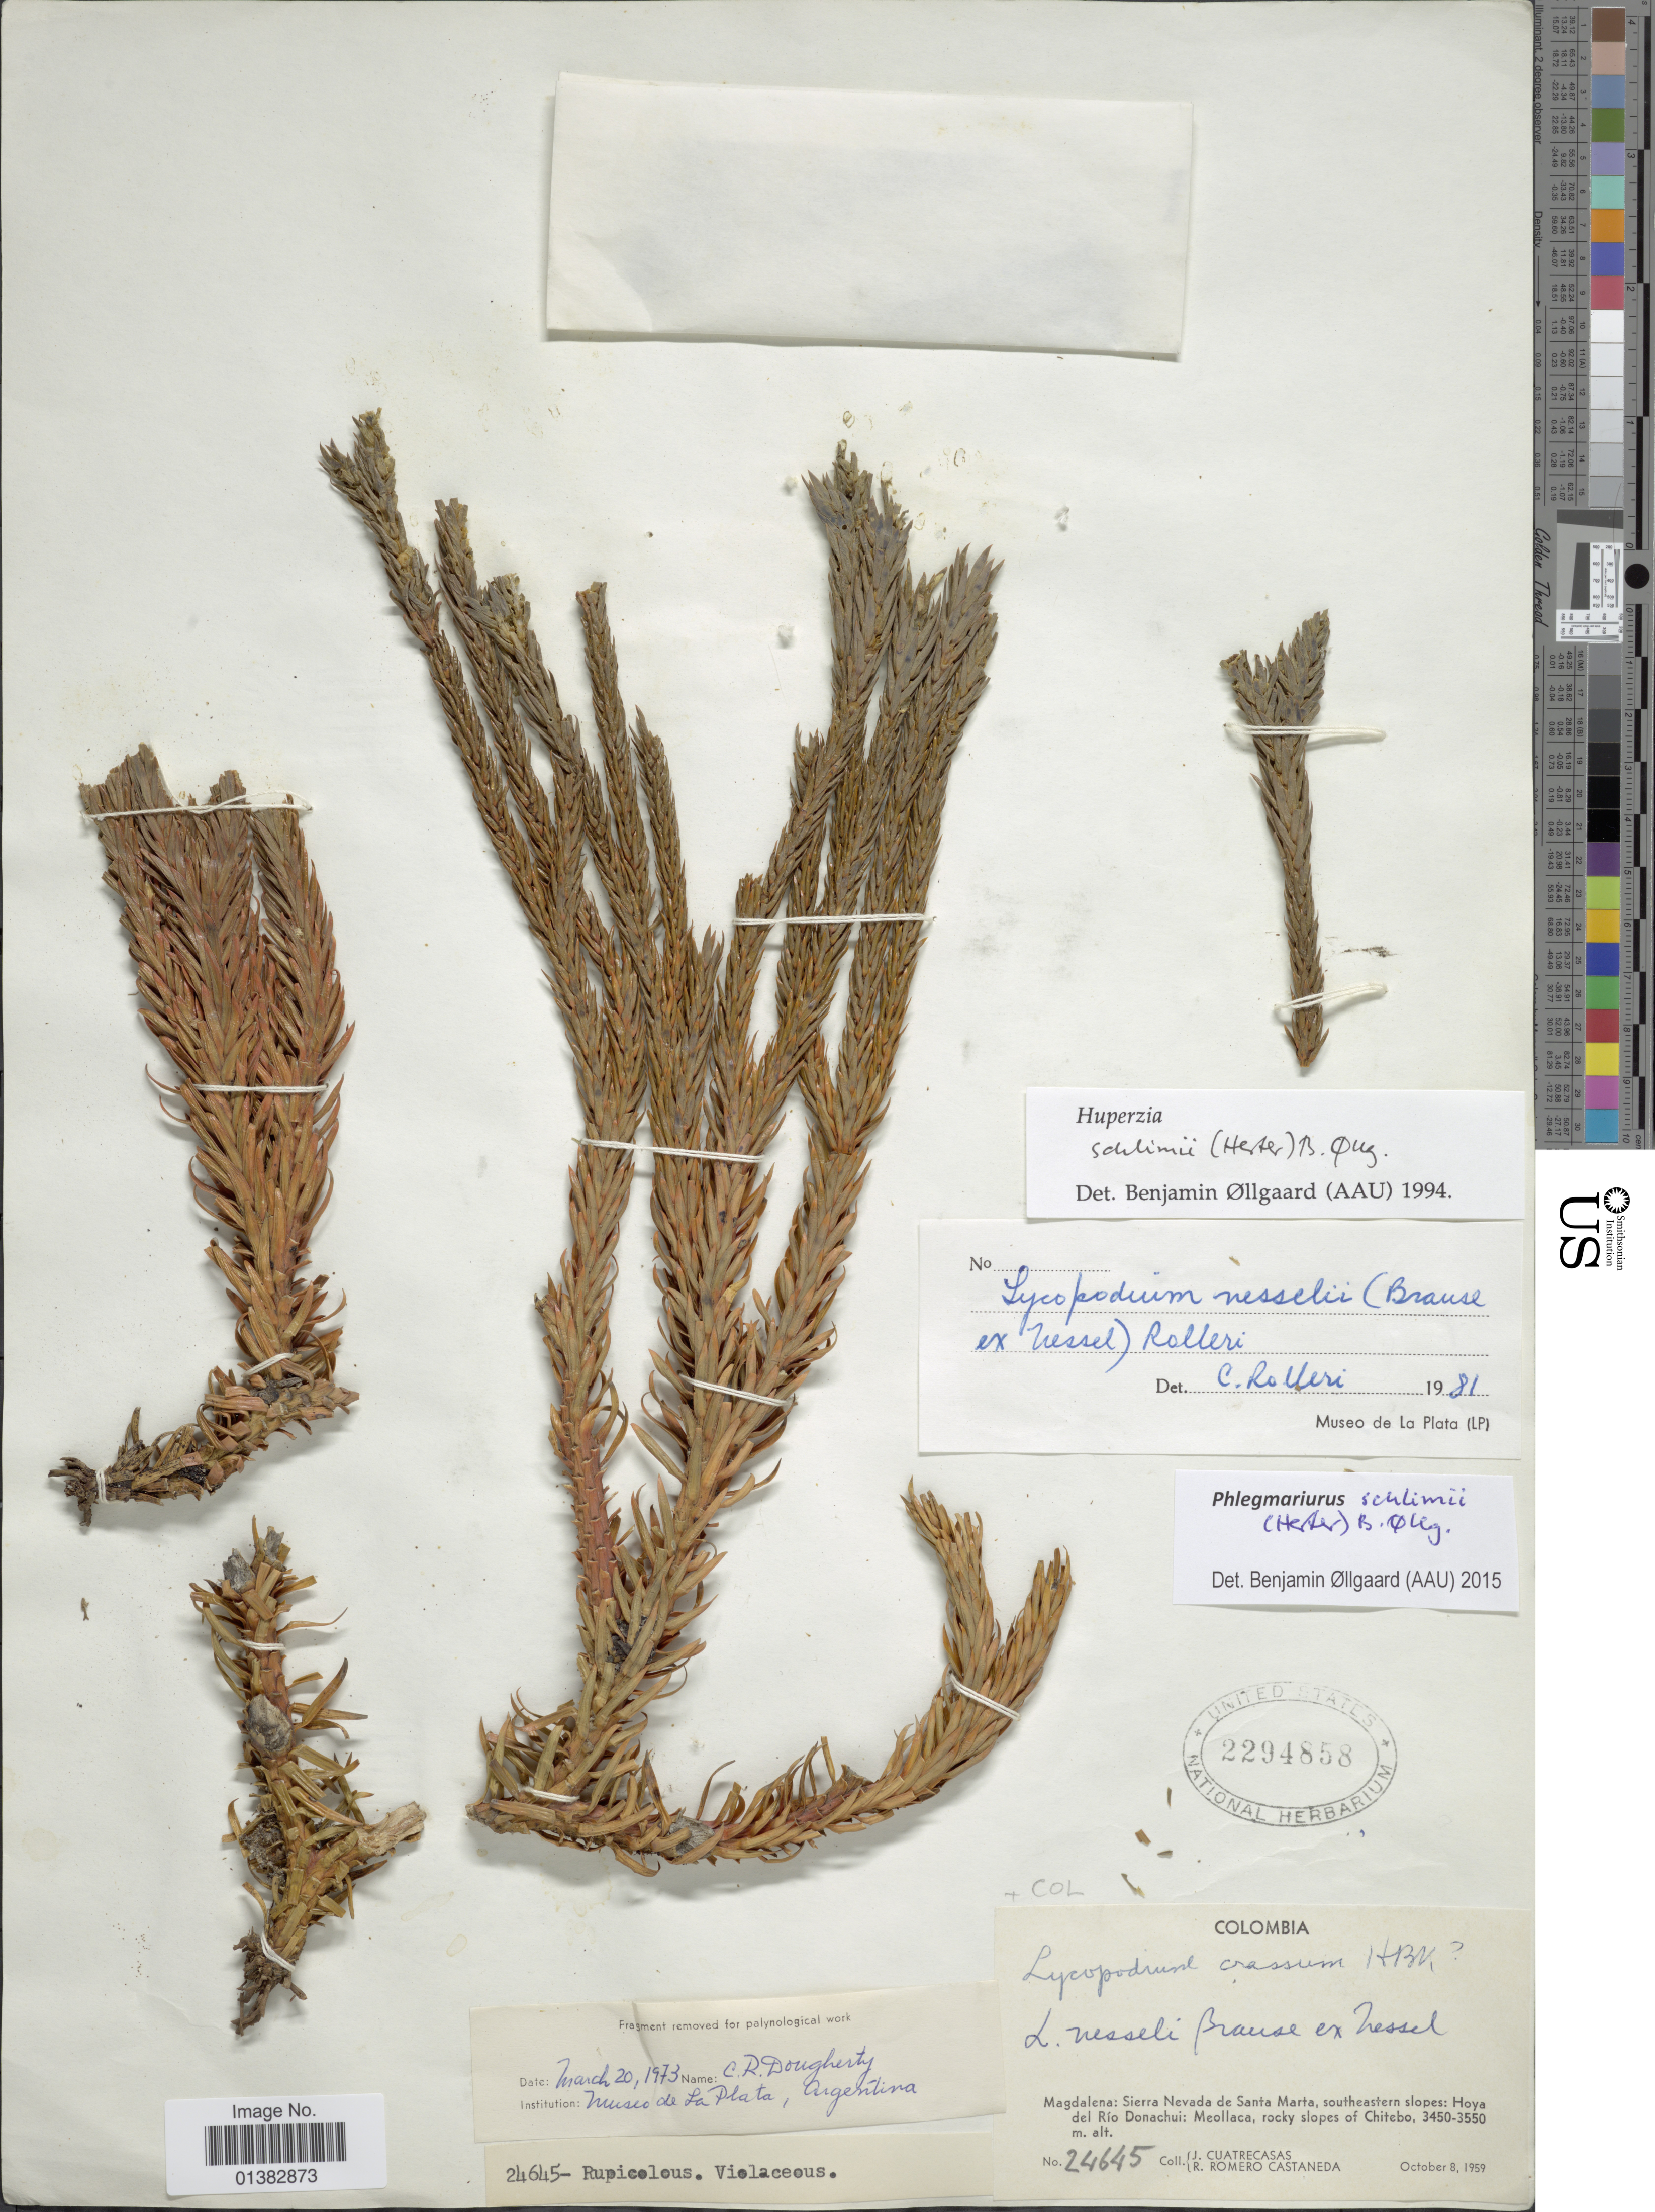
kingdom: Plantae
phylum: Tracheophyta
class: Lycopodiopsida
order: Lycopodiales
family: Lycopodiaceae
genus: Phlegmariurus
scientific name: Phlegmariurus schlimii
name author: (Herter) B. Øllg.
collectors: J. Cuatrecasas & R. Romero Castañeda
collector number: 24645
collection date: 1959-10-08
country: Colombia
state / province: Magdalena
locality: Sierra Nevada de Santa Marta, southeastern slopes: Hoya del Río Donachui: Meollaca, rocky slopes of Chitebo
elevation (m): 3450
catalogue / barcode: US 2294858